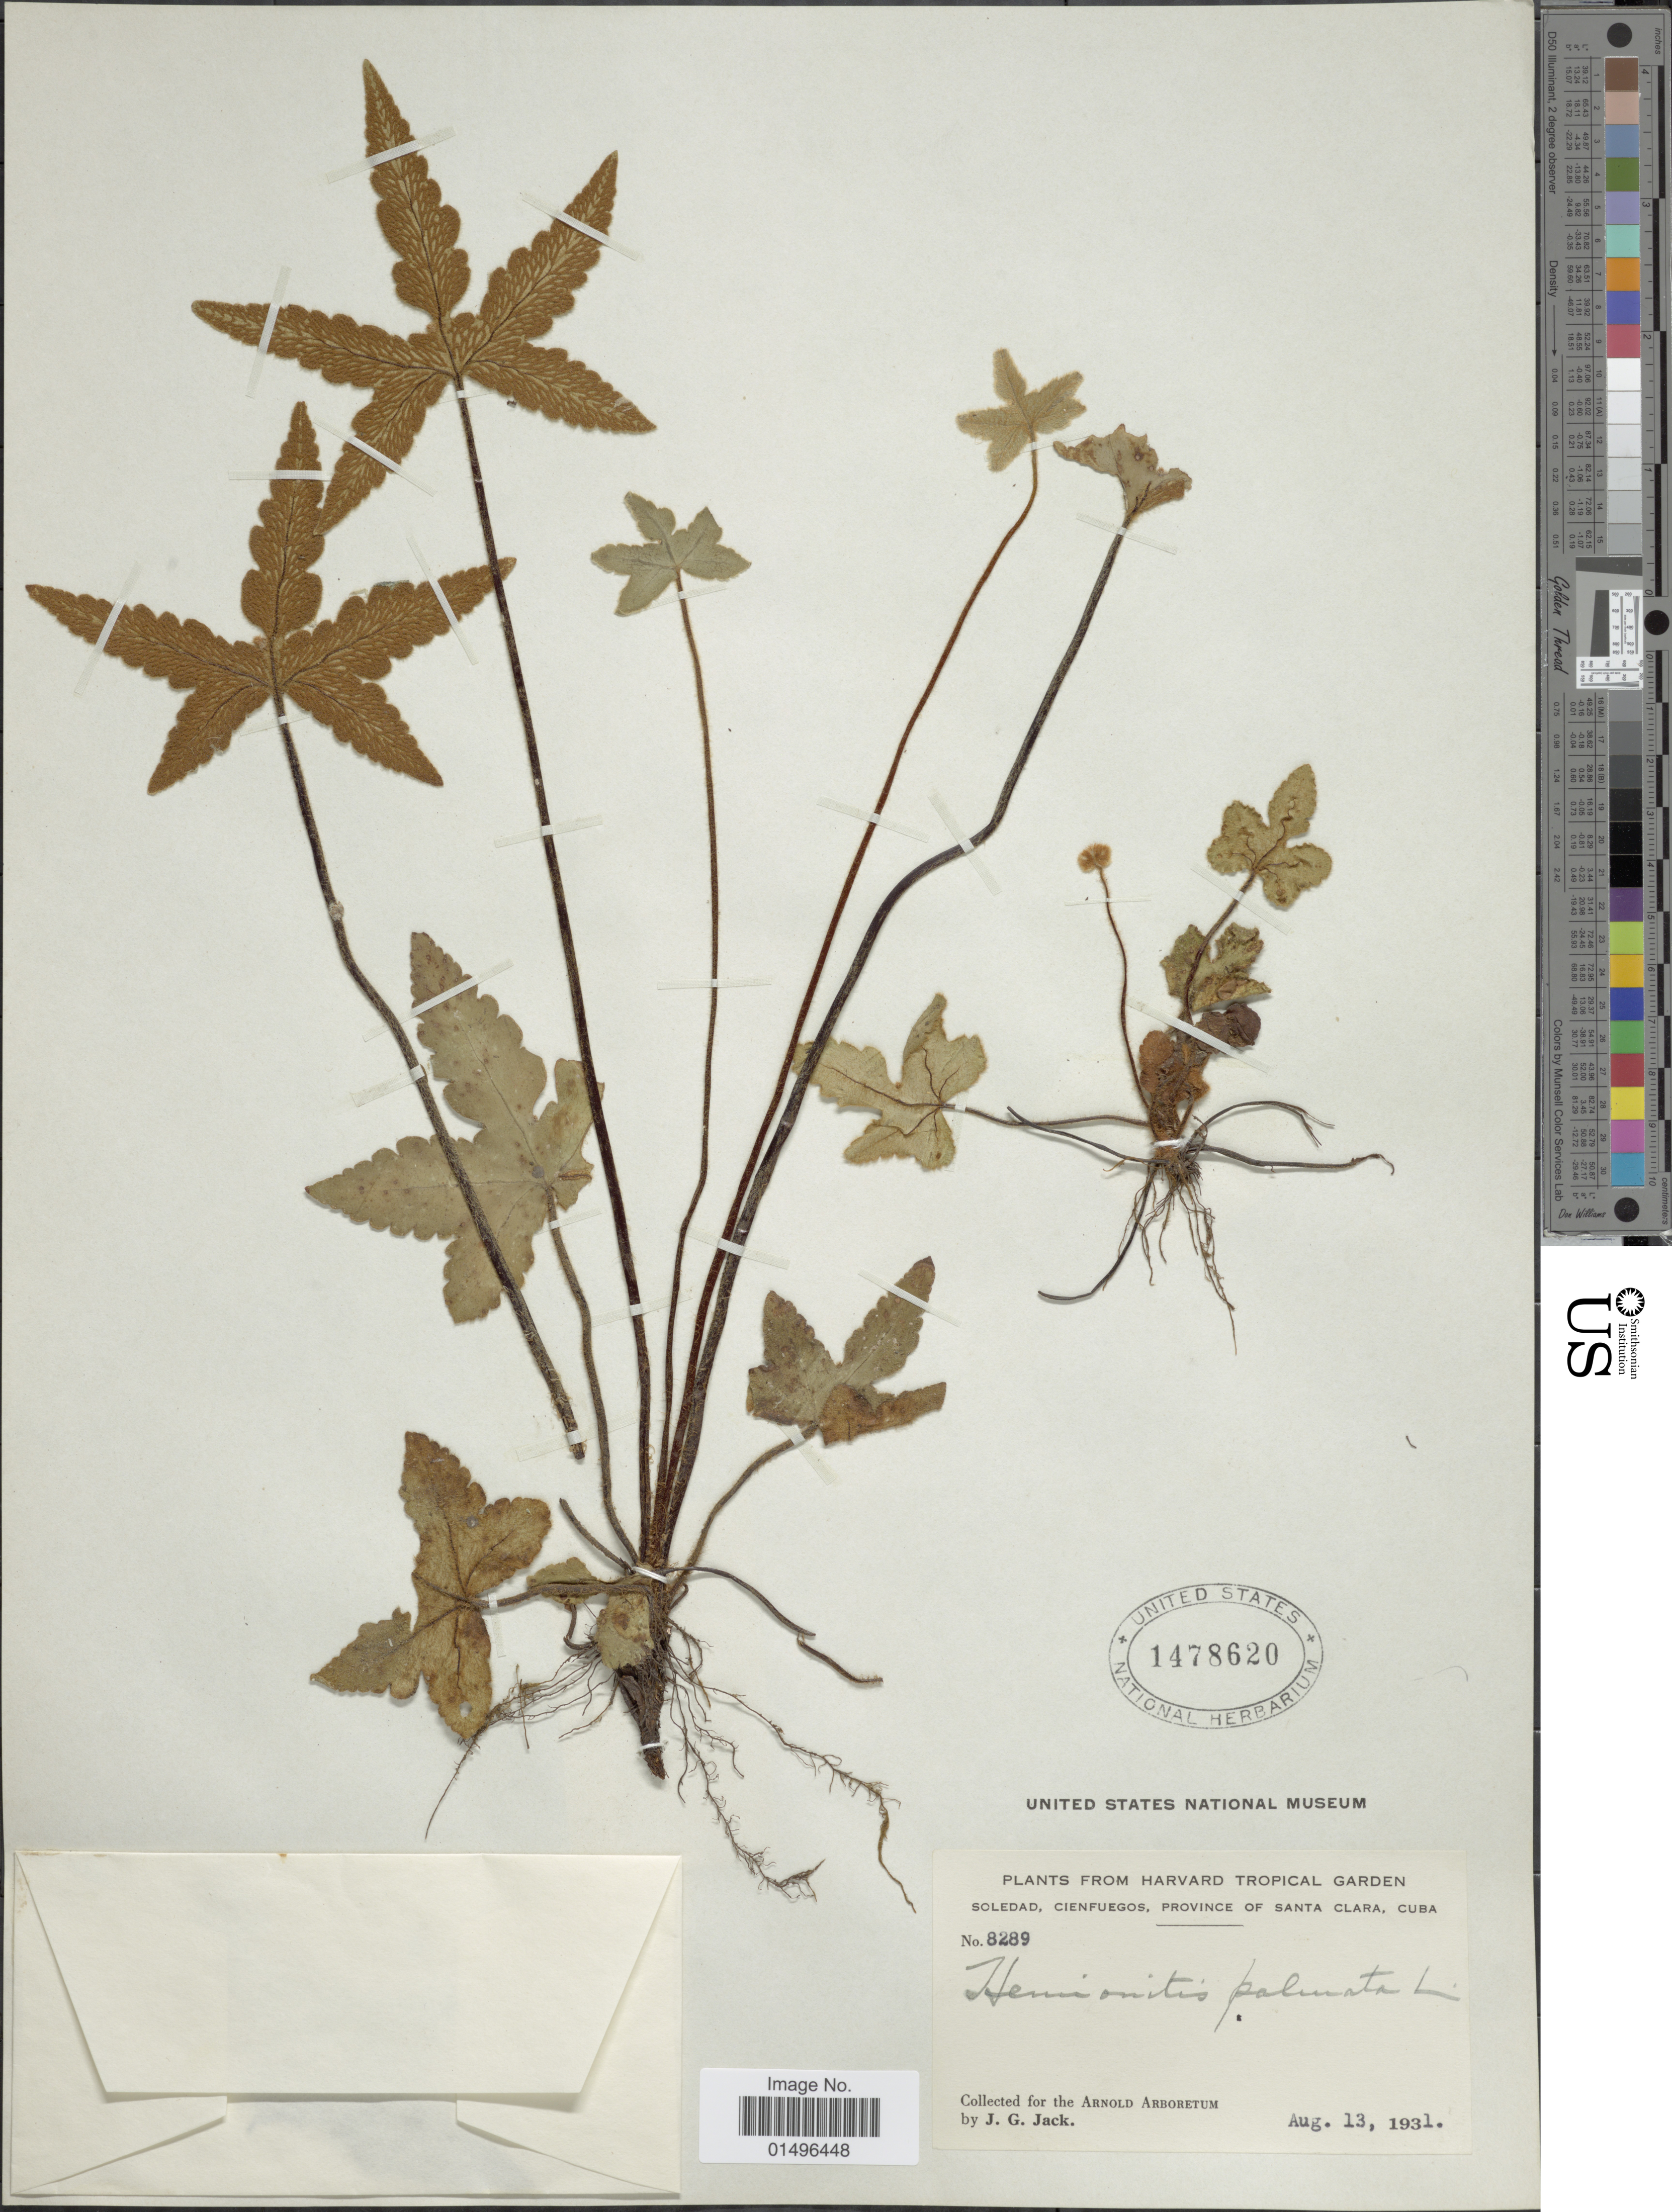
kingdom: Plantae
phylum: Tracheophyta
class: Polypodiopsida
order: Polypodiales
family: Pteridaceae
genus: Hemionitis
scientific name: Hemionitis palmata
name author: L.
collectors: J. G. Jack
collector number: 8289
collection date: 1931-08-13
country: Cuba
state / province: Las Villas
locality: Cuba, Soledad, Cienfuegos, Province of Santa Clara.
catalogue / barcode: US 1478620